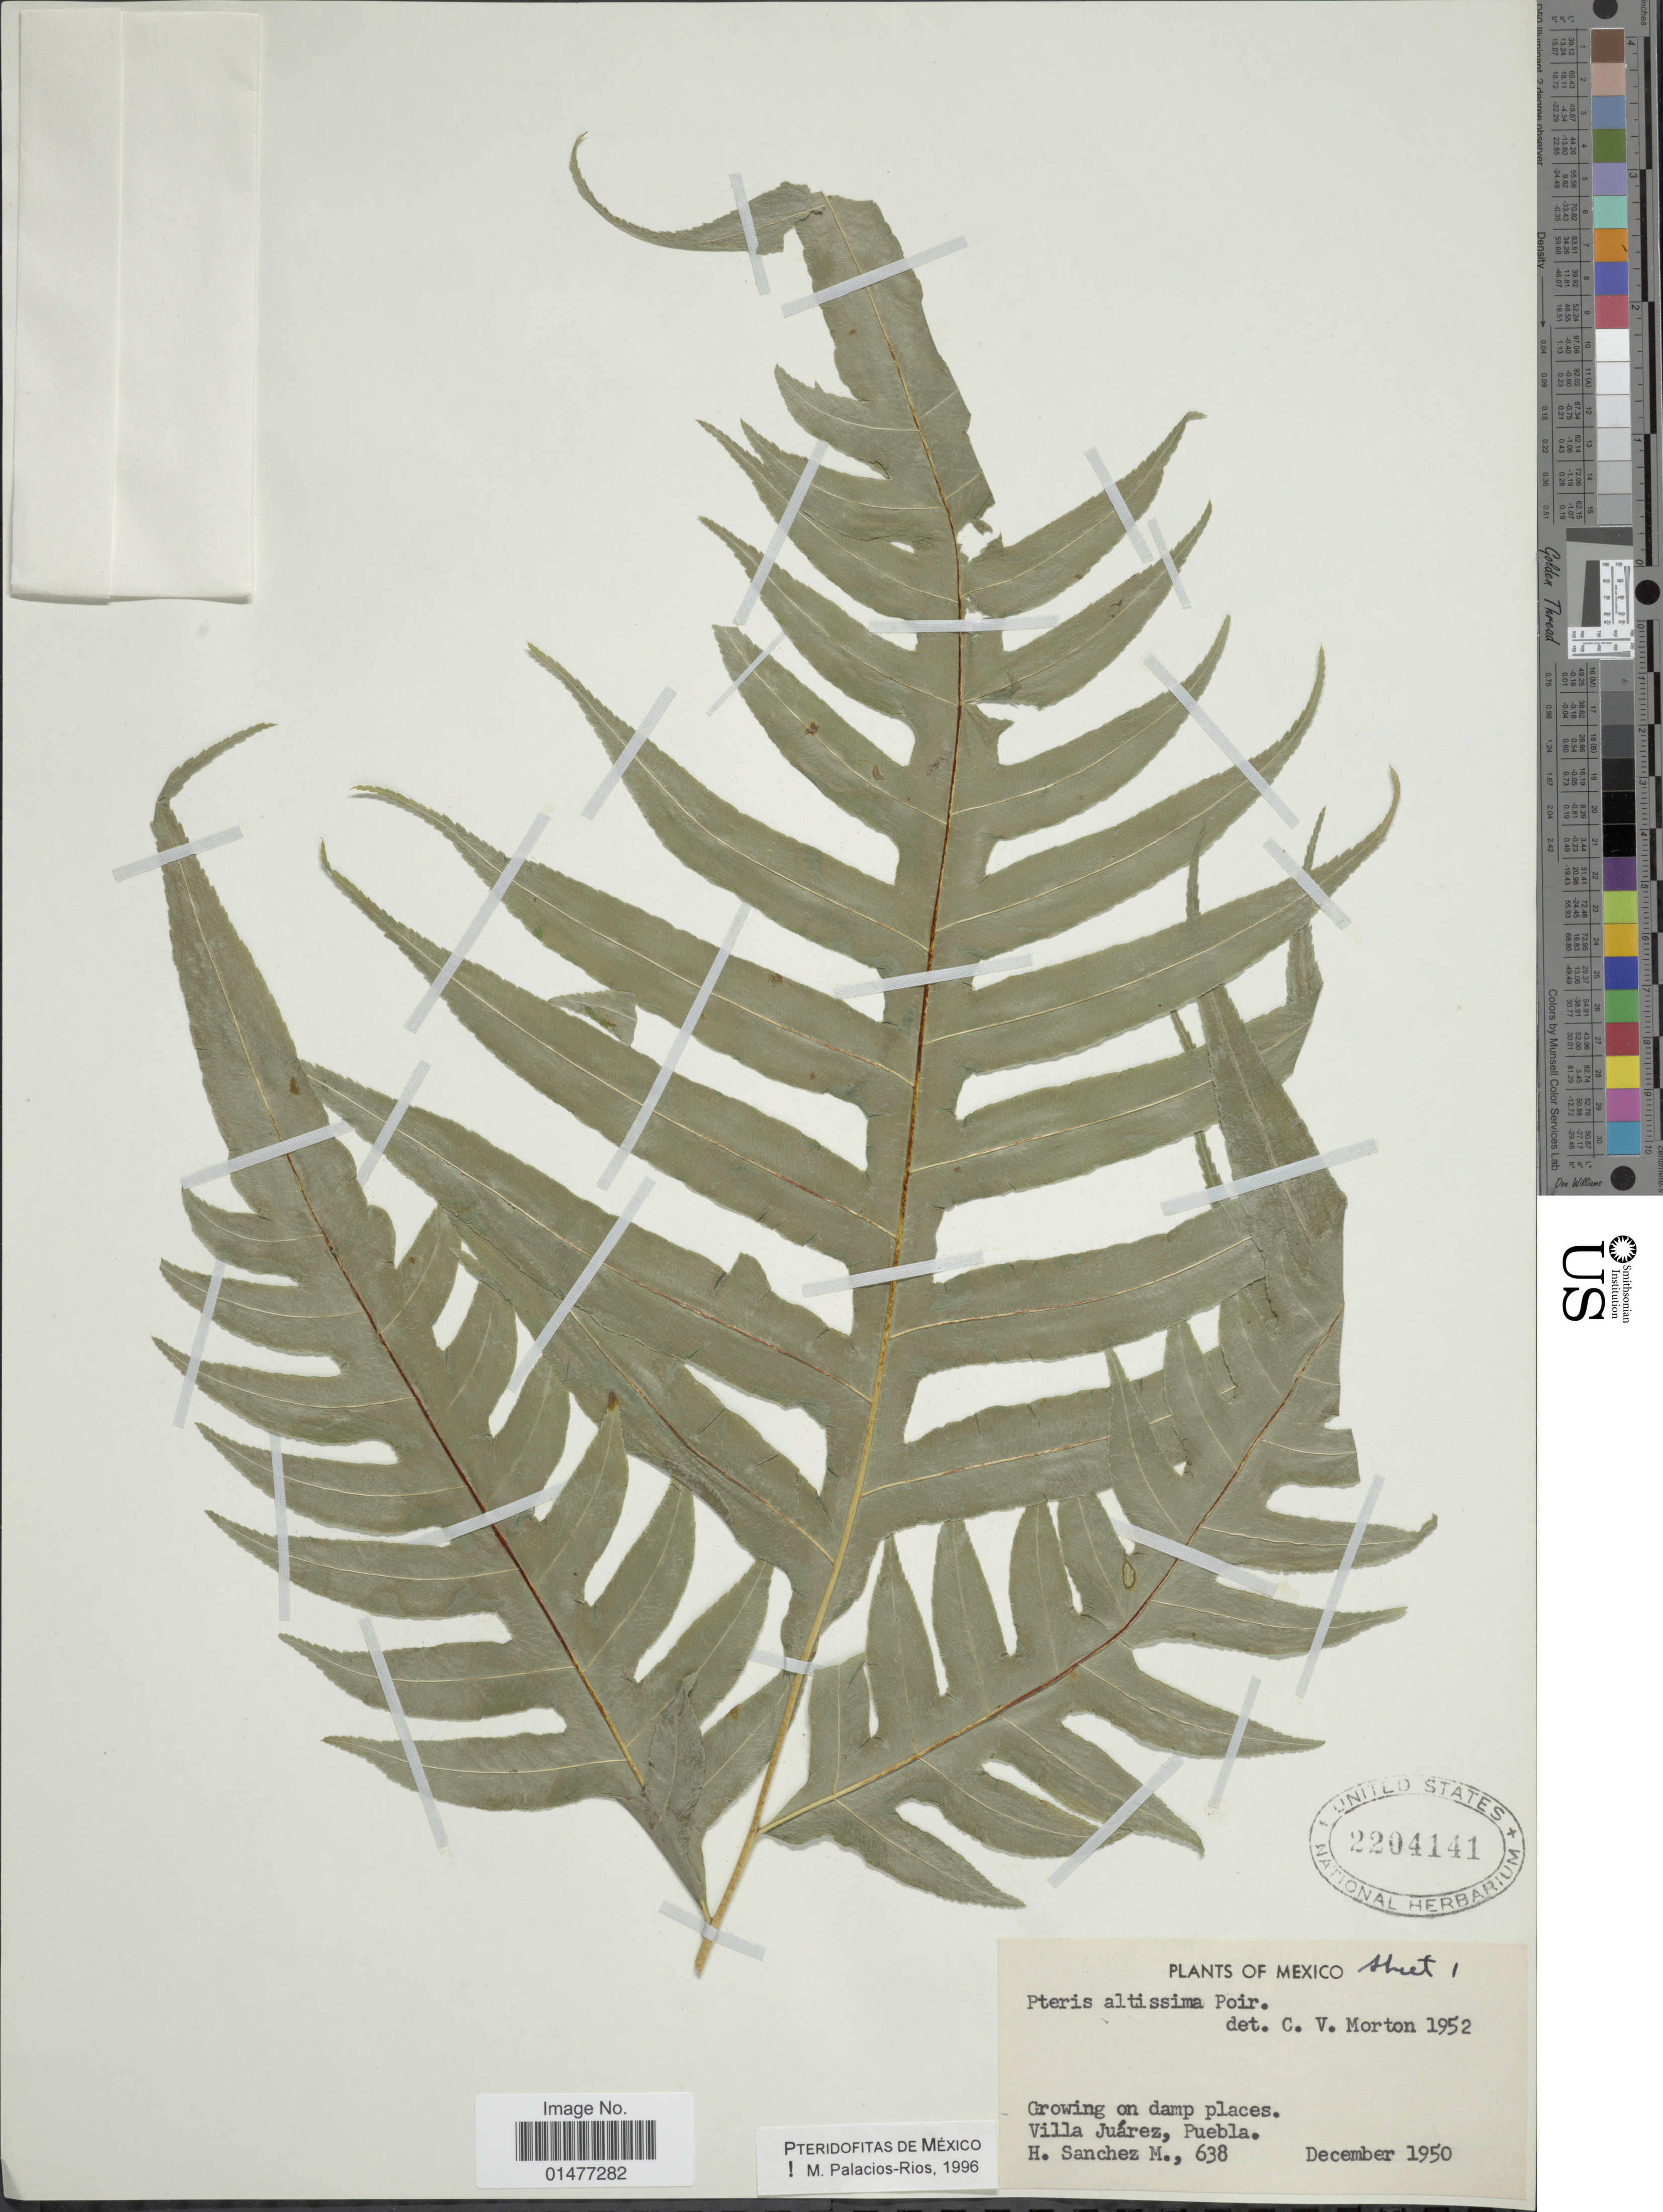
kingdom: Plantae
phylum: Tracheophyta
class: Polypodiopsida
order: Polypodiales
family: Pteridaceae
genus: Pteris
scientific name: Pteris altissima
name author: Poir.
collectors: H. Sánchez-Mejorada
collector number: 638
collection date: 1950-12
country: Mexico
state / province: Puebla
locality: Plants of Mexico, Growing on damp places, Villa Juarez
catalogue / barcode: US 2204141